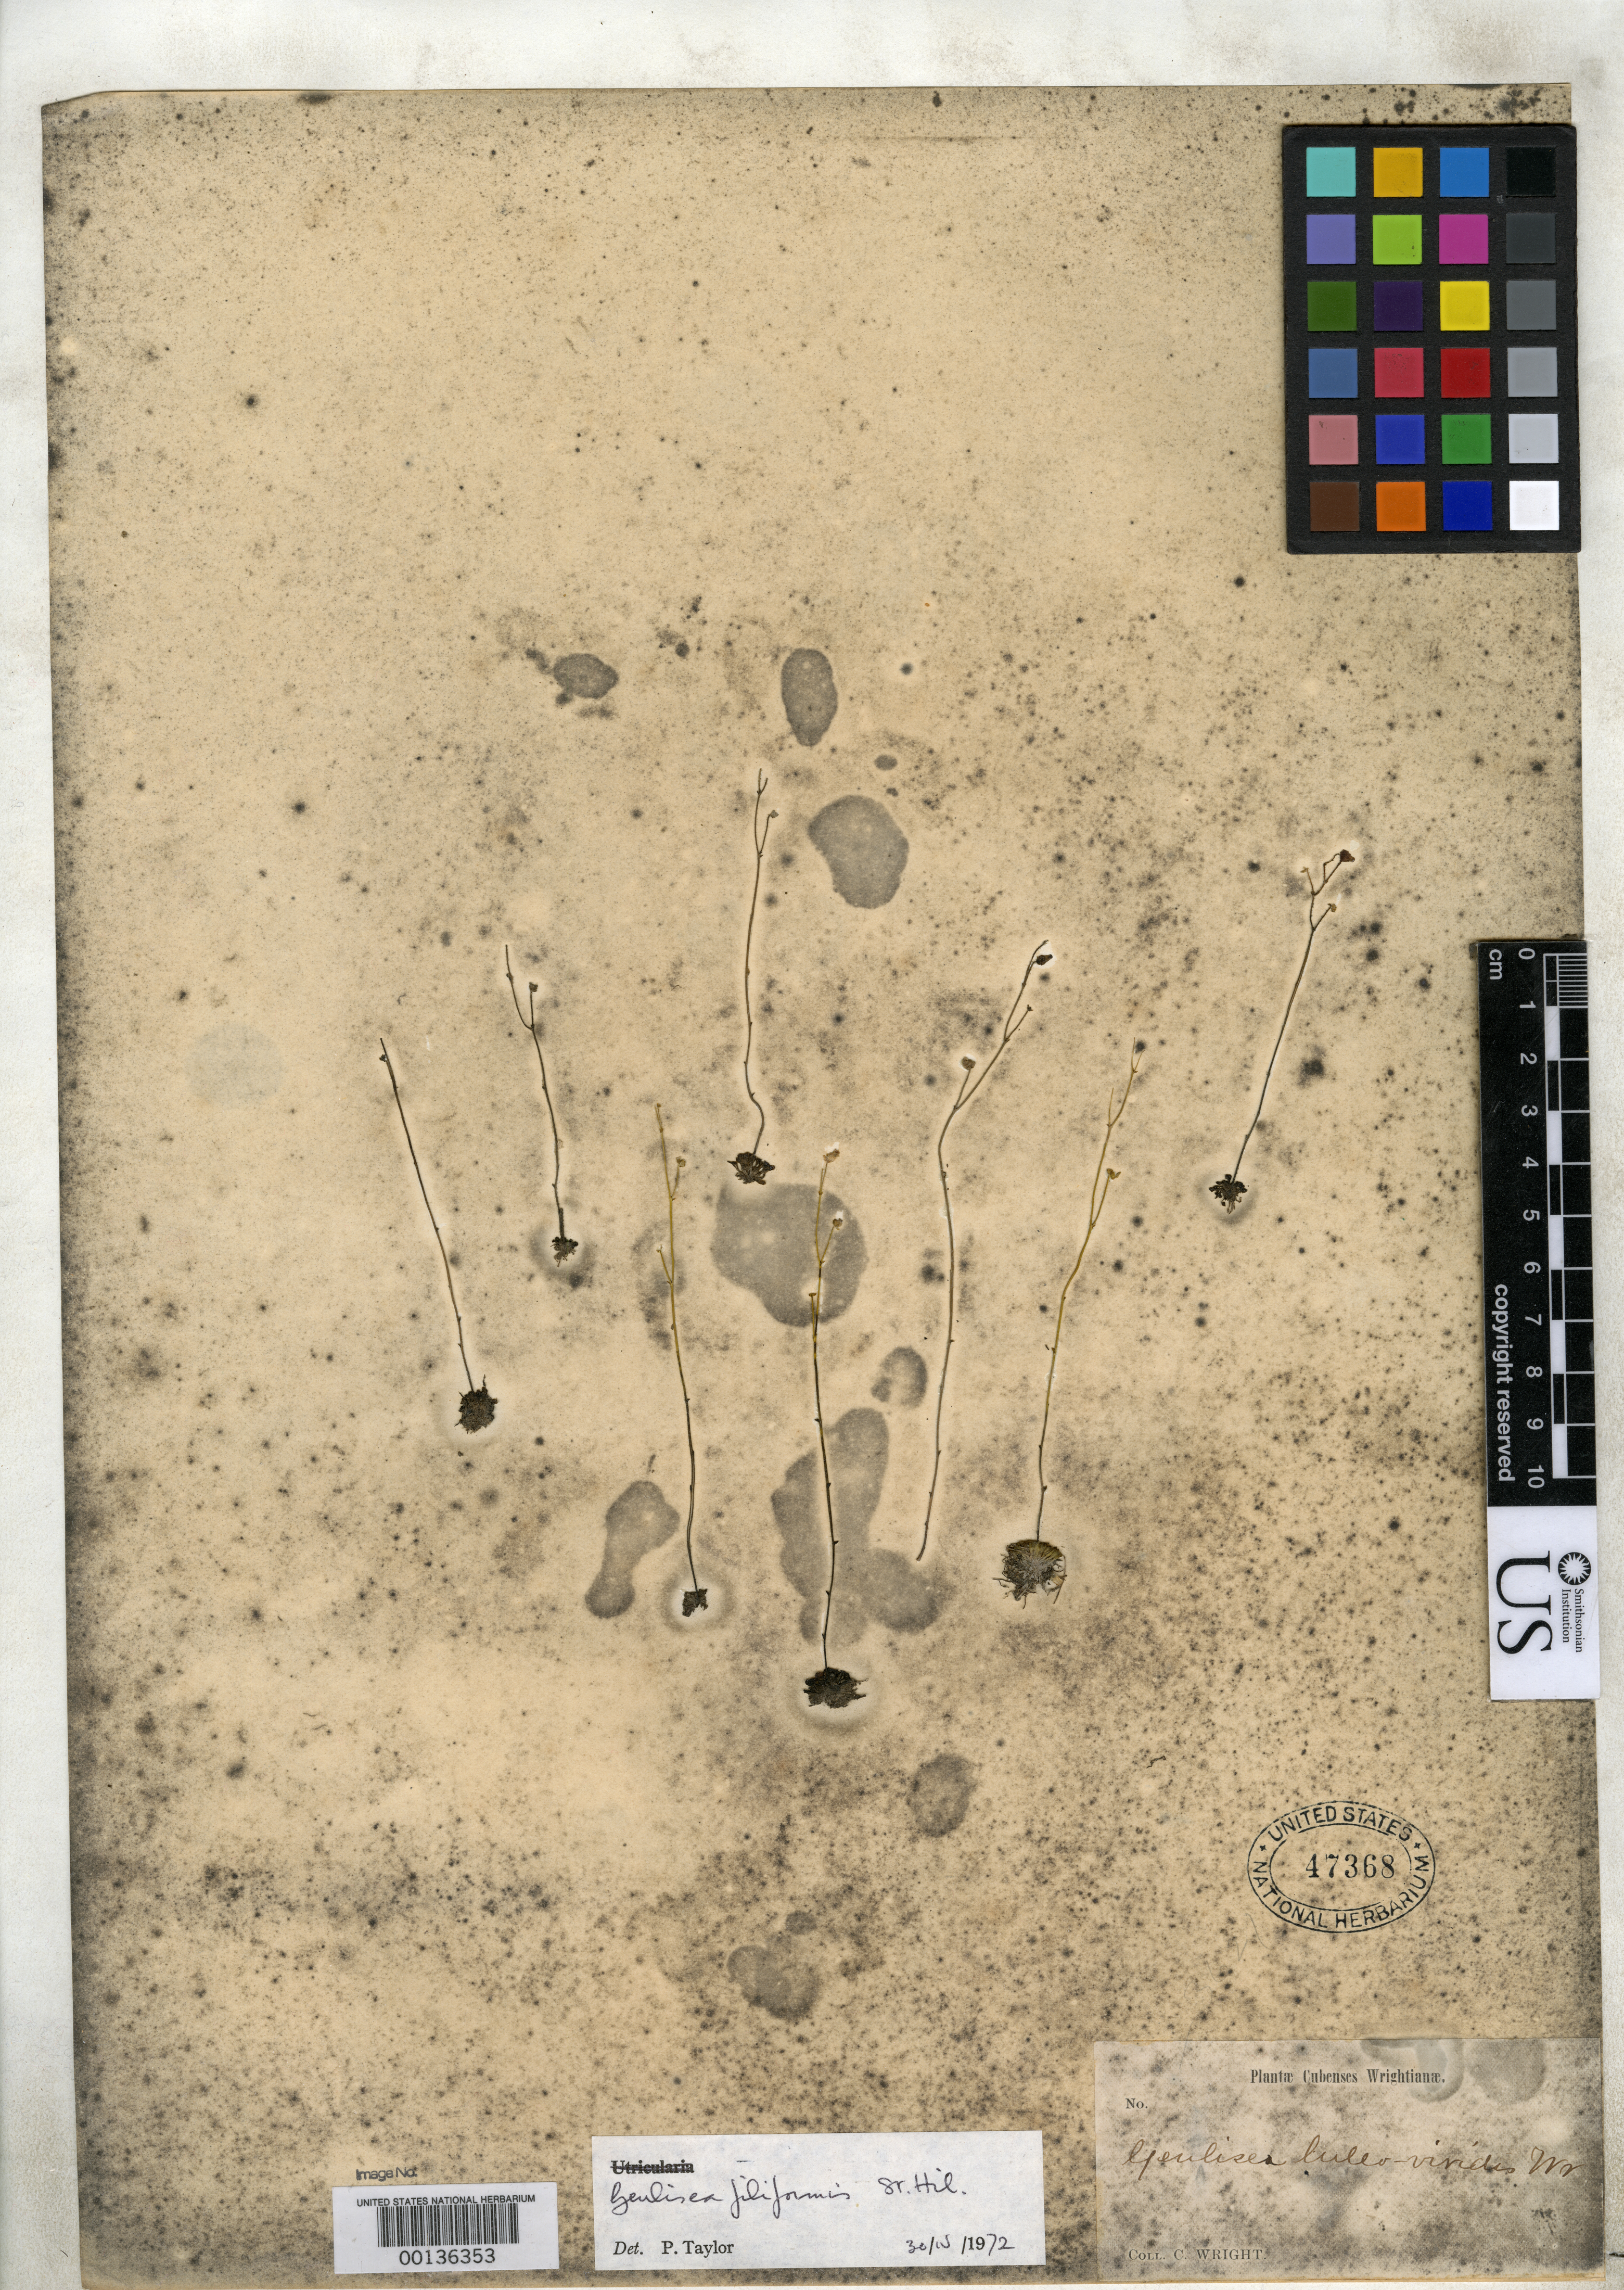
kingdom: Plantae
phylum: Tracheophyta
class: Magnoliopsida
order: Lamiales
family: Lentibulariaceae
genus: Genlisea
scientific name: Genlisea luteoviridis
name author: C. Wright in Sauvalle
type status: Isotype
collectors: C. Wright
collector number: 3621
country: Cuba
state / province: Pinar del Río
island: Greater Antilles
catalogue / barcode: US 47368